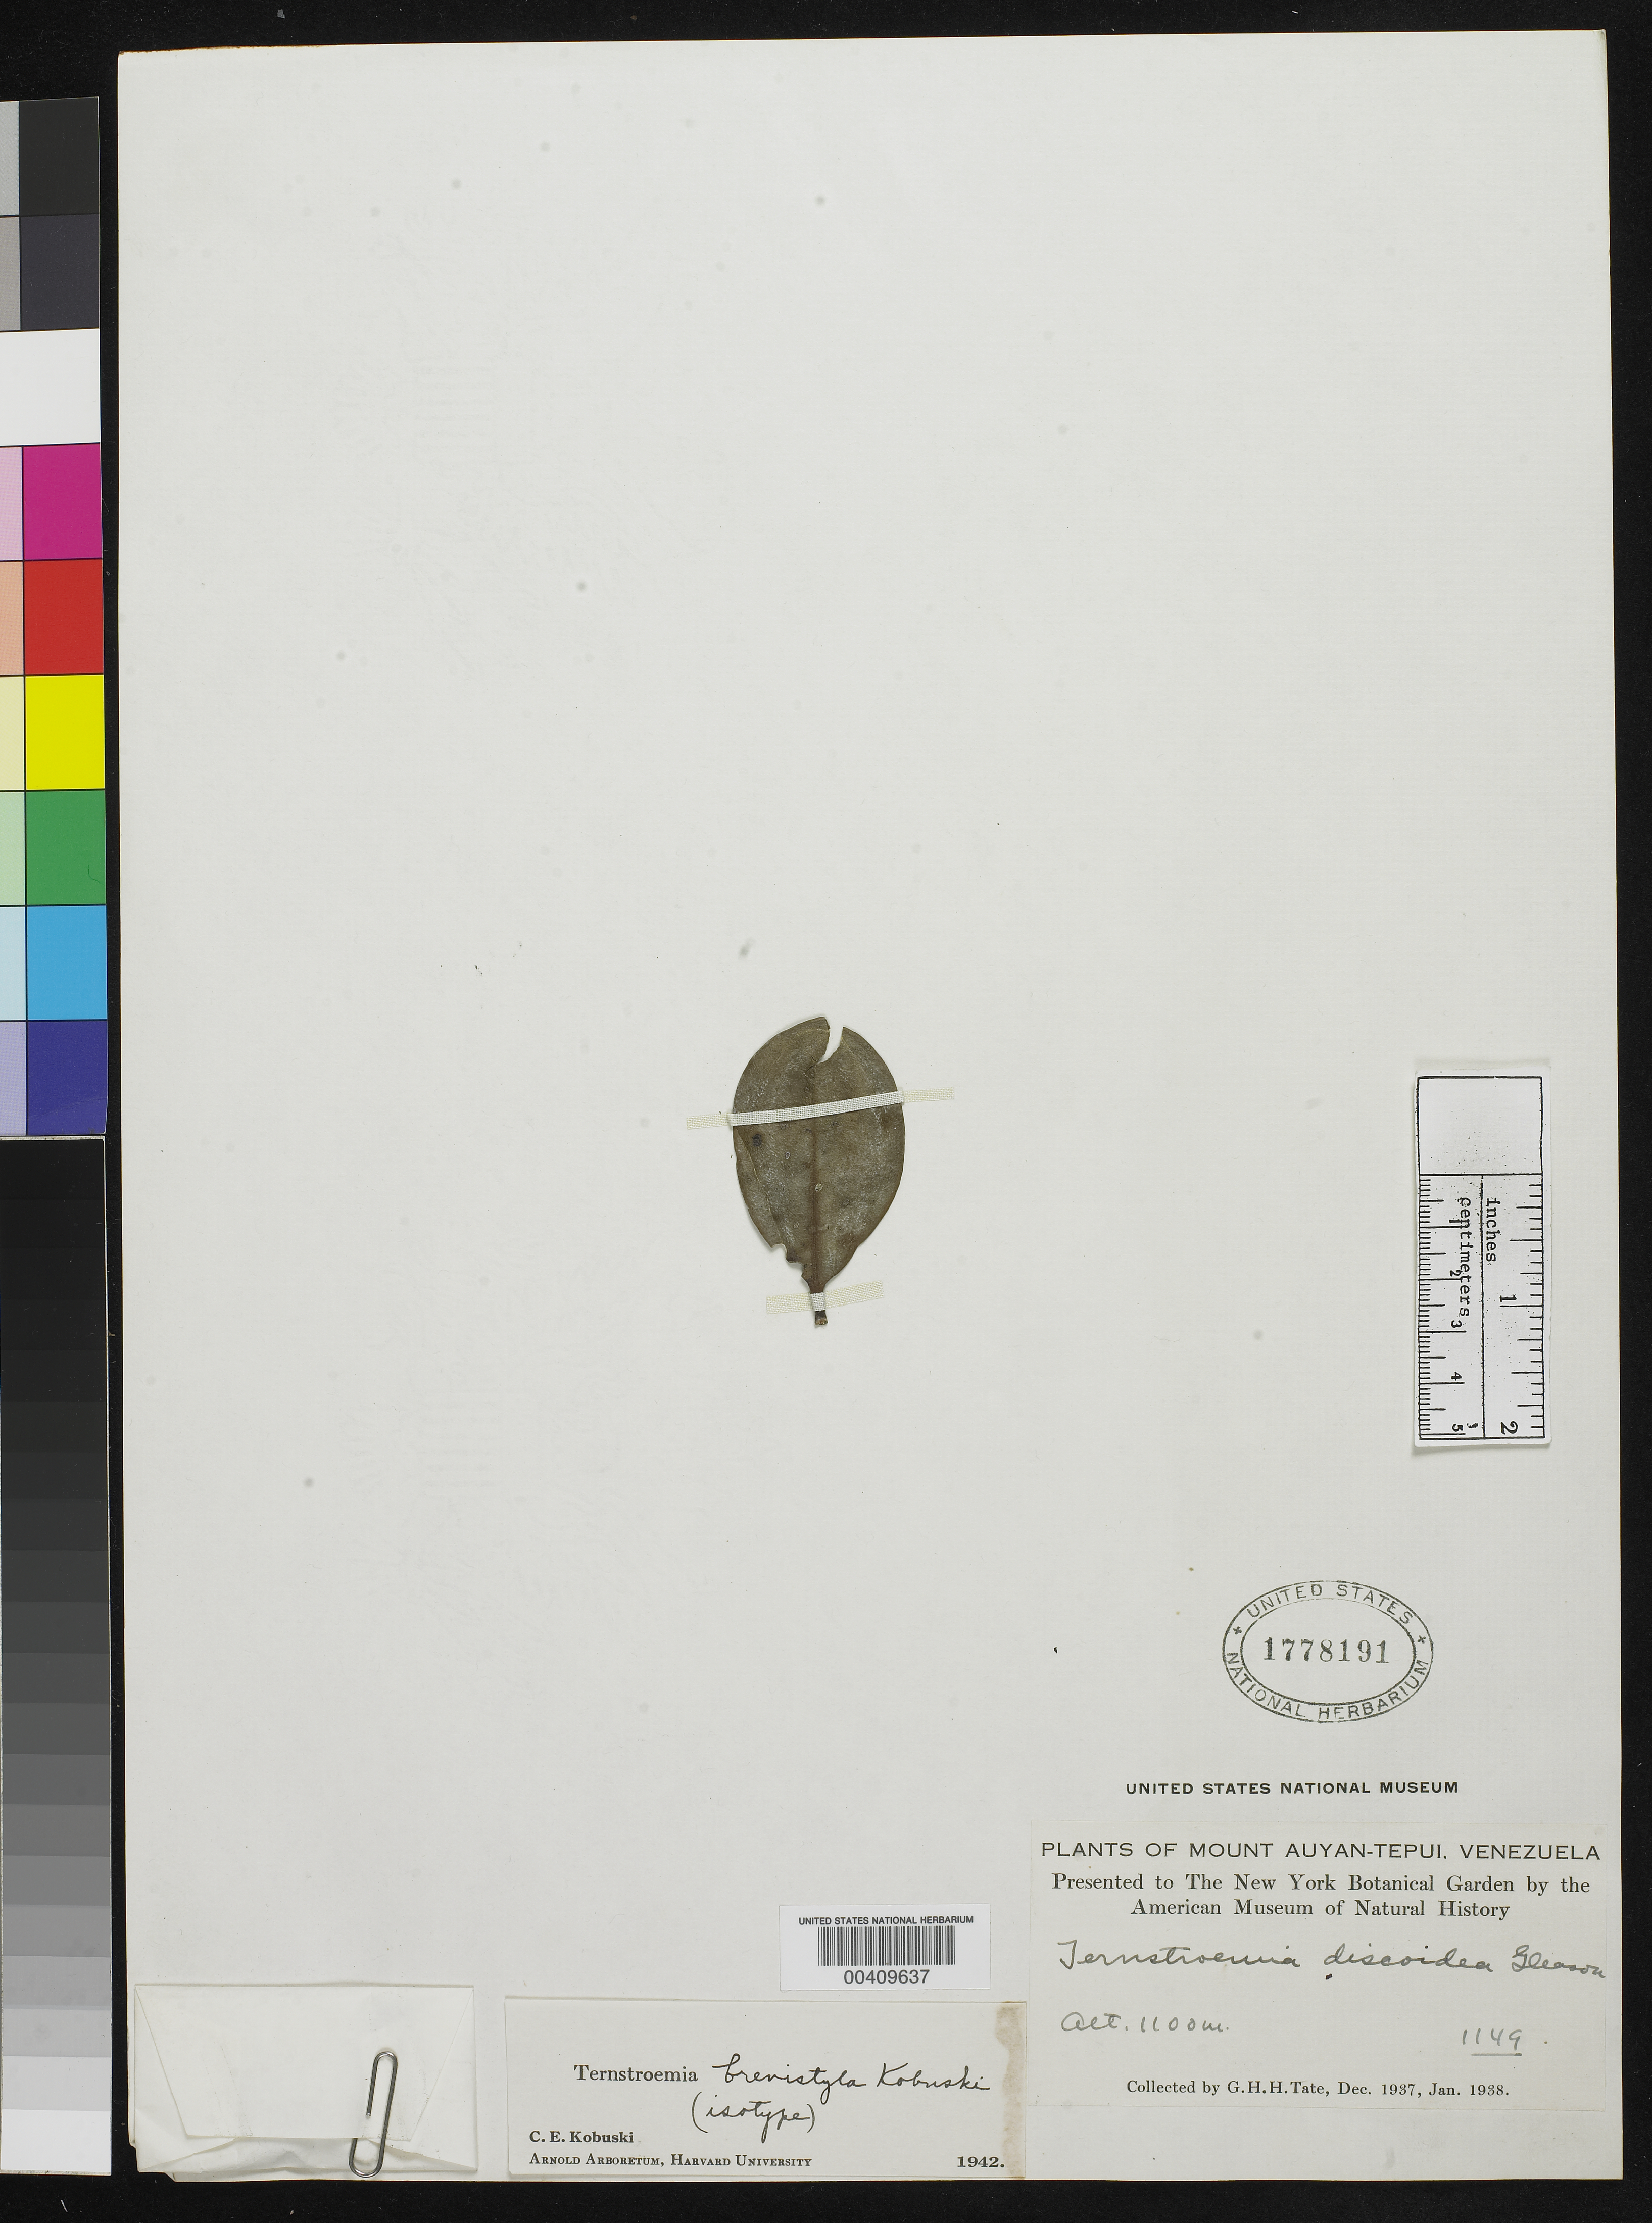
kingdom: Plantae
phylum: Tracheophyta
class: Magnoliopsida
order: Ericales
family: Pentaphylacaceae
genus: Ternstroemia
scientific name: Ternstroemia brevistyla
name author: Kobuski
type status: Isotype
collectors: G. H. H.Tate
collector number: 1149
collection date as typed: Dec 1919 to -- Jan 1920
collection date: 1919-12/1920-01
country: Venezuela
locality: Mount Auyan-tepui.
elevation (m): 1100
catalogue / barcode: US 1778191